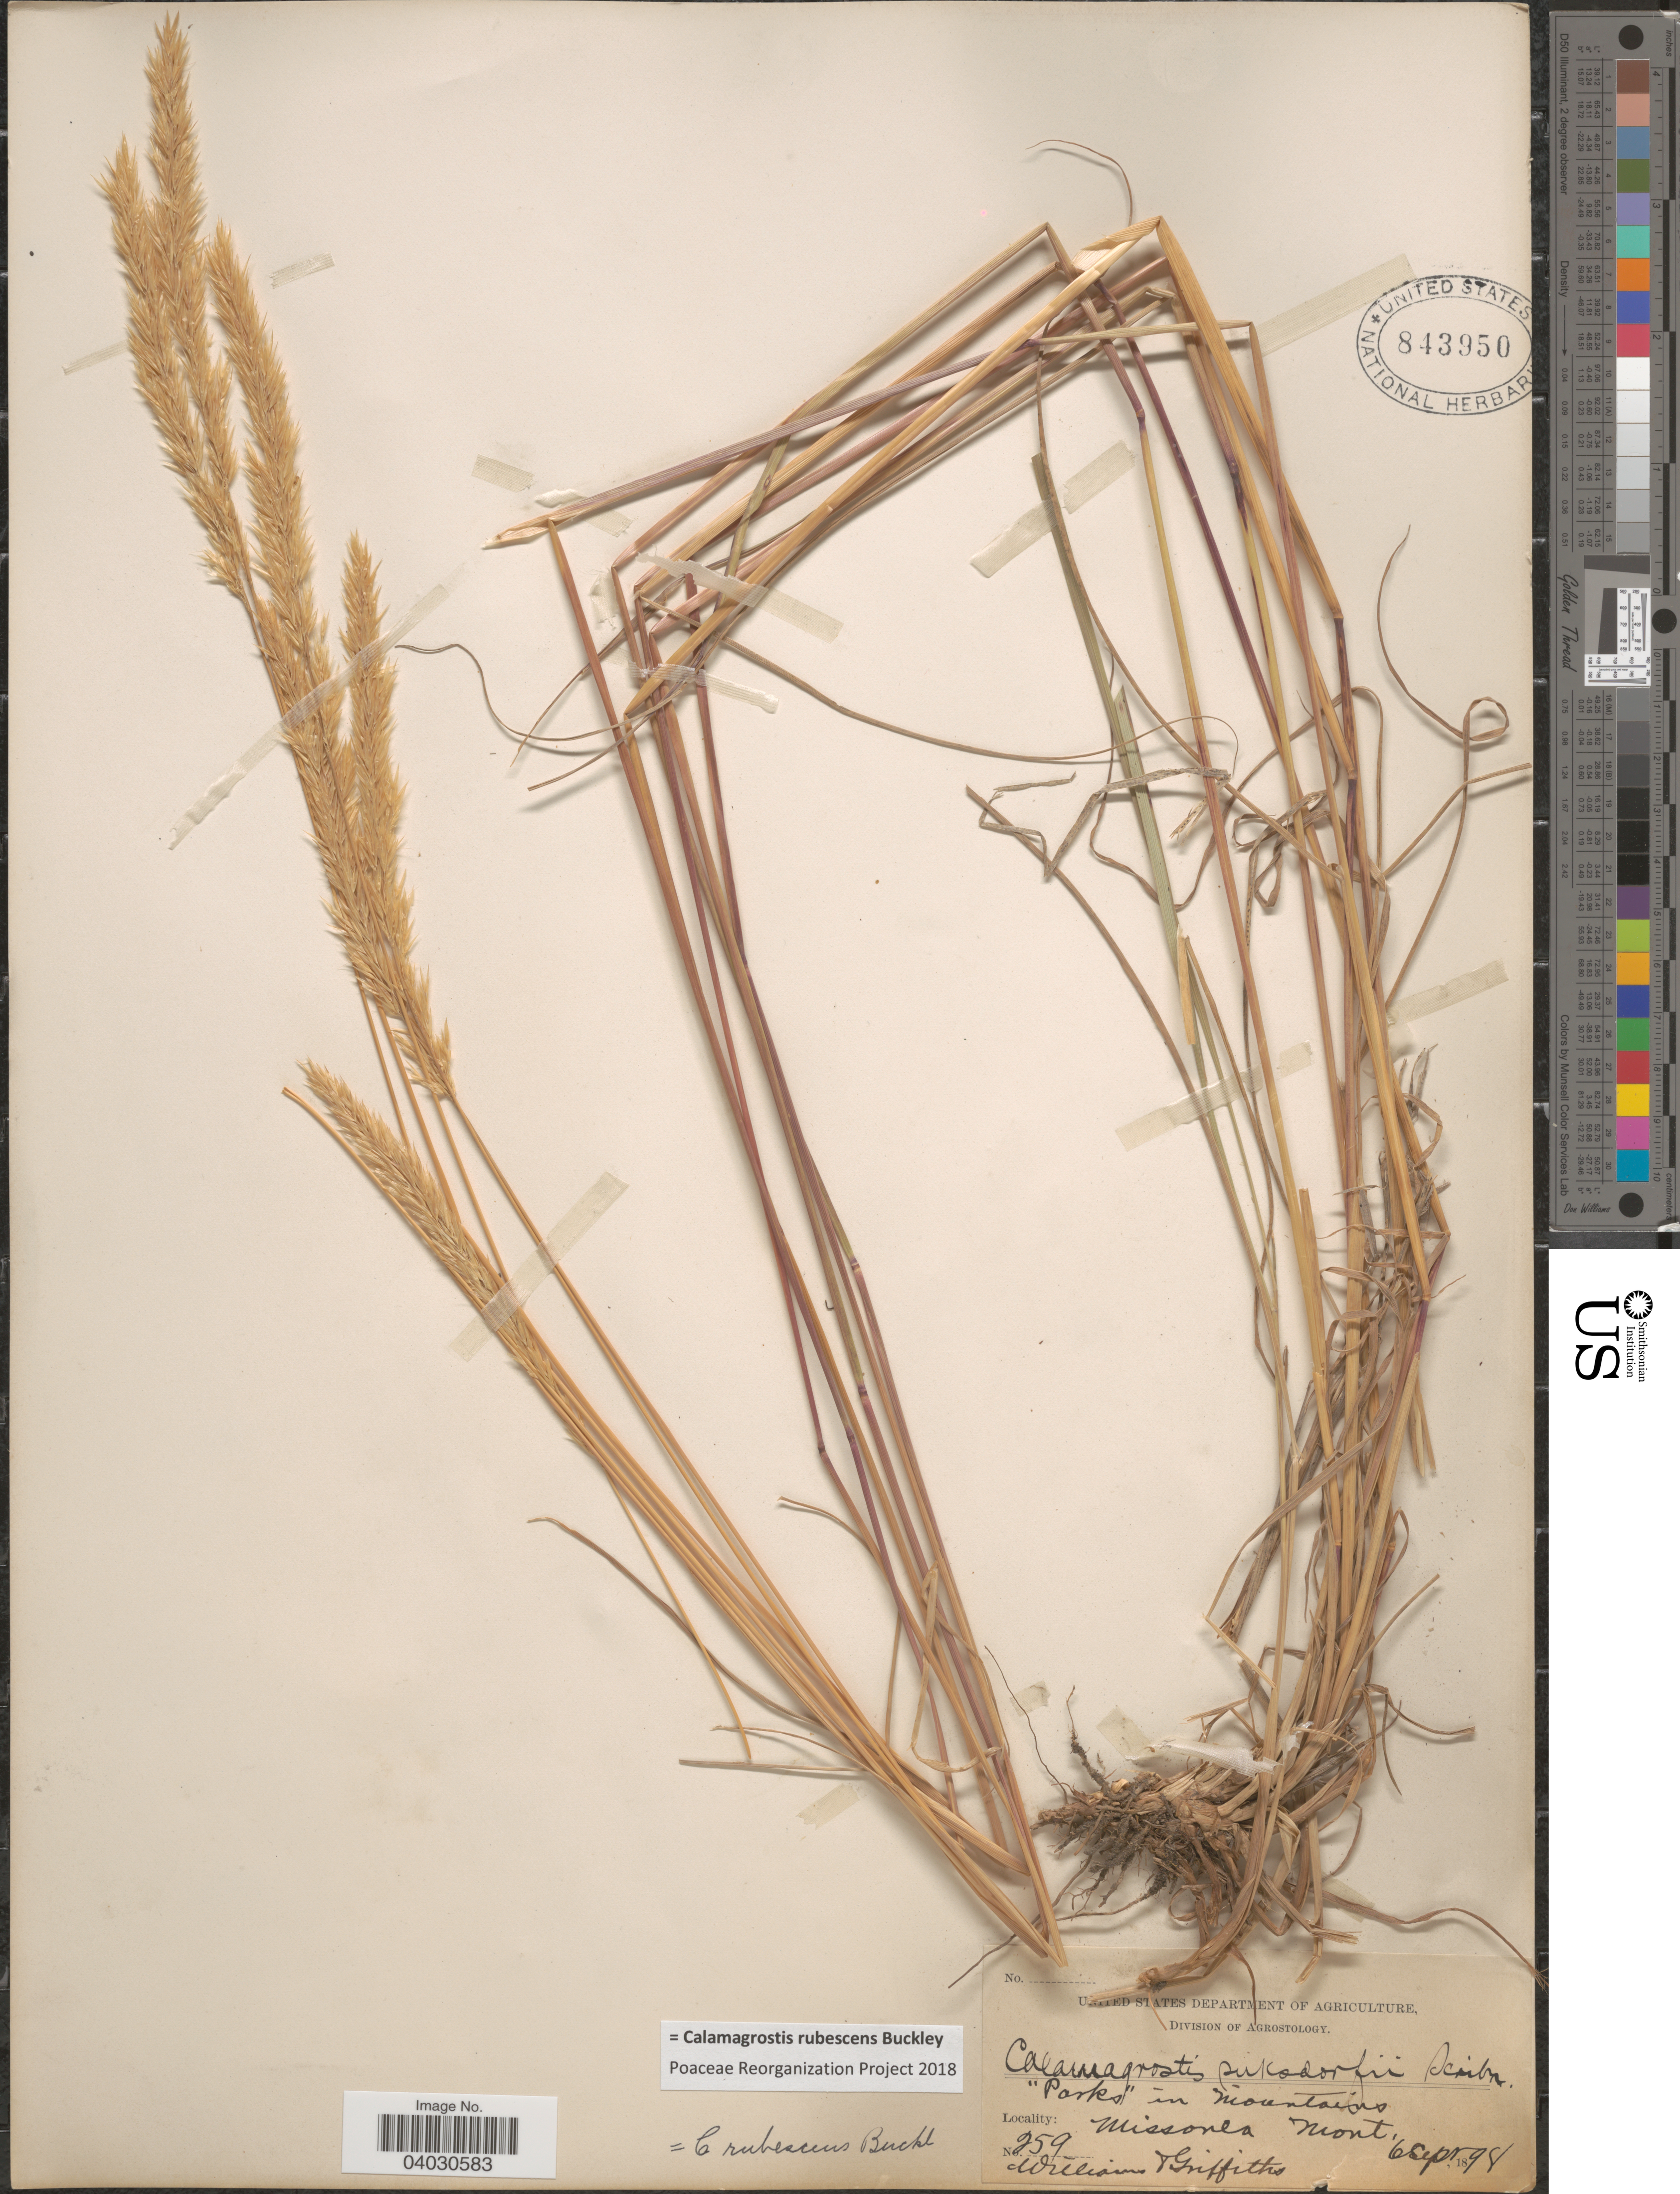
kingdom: Plantae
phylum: Tracheophyta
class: Liliopsida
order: Poales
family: Poaceae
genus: Calamagrostis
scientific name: Calamagrostis rubescens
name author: Buckley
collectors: -- Williams & -- Griffiths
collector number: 259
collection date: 1898-09-06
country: United States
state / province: Montana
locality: Missineo.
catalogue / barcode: US 843950